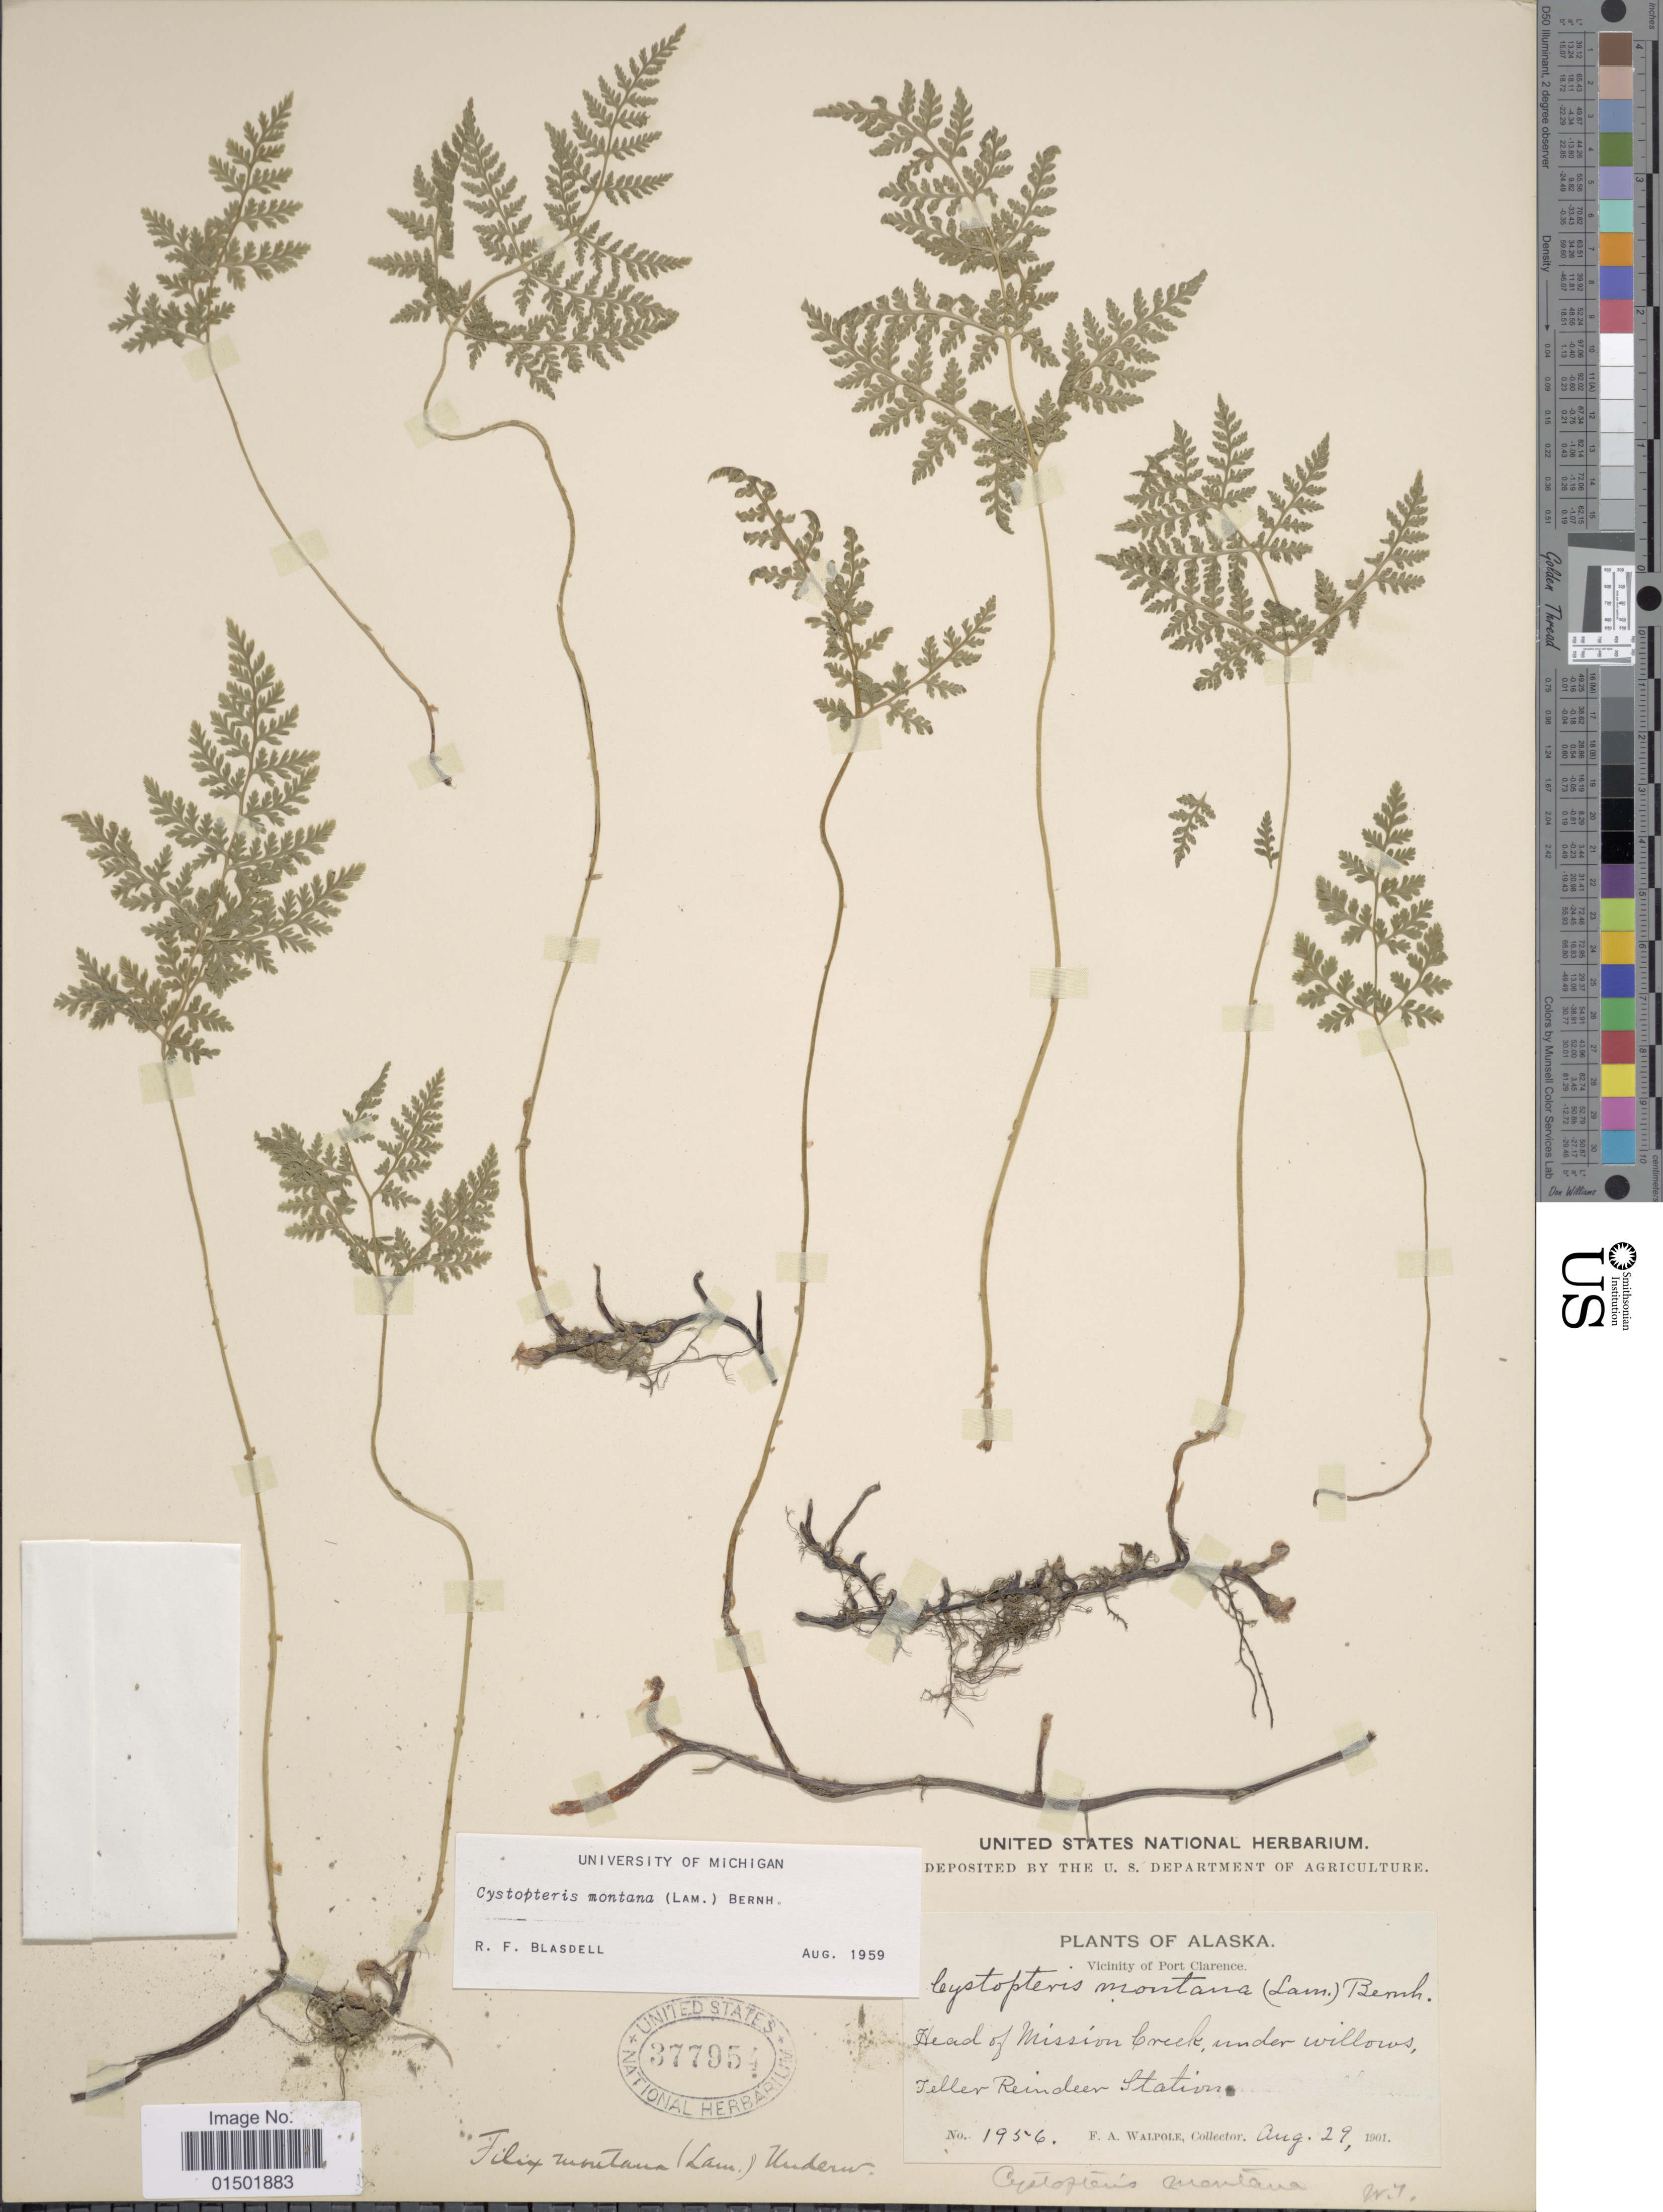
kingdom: Plantae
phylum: Tracheophyta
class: Polypodiopsida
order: Polypodiales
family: Cystopteridaceae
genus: Cystopteris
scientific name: Cystopteris montana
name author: (Lam.) Desv.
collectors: F. Walpole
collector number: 1956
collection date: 1901-08-29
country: United States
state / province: Alaska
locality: Vicinity of Port Clarence. Head of Mission Creek, under willows, Teller Reindeer Station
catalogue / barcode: US 377954